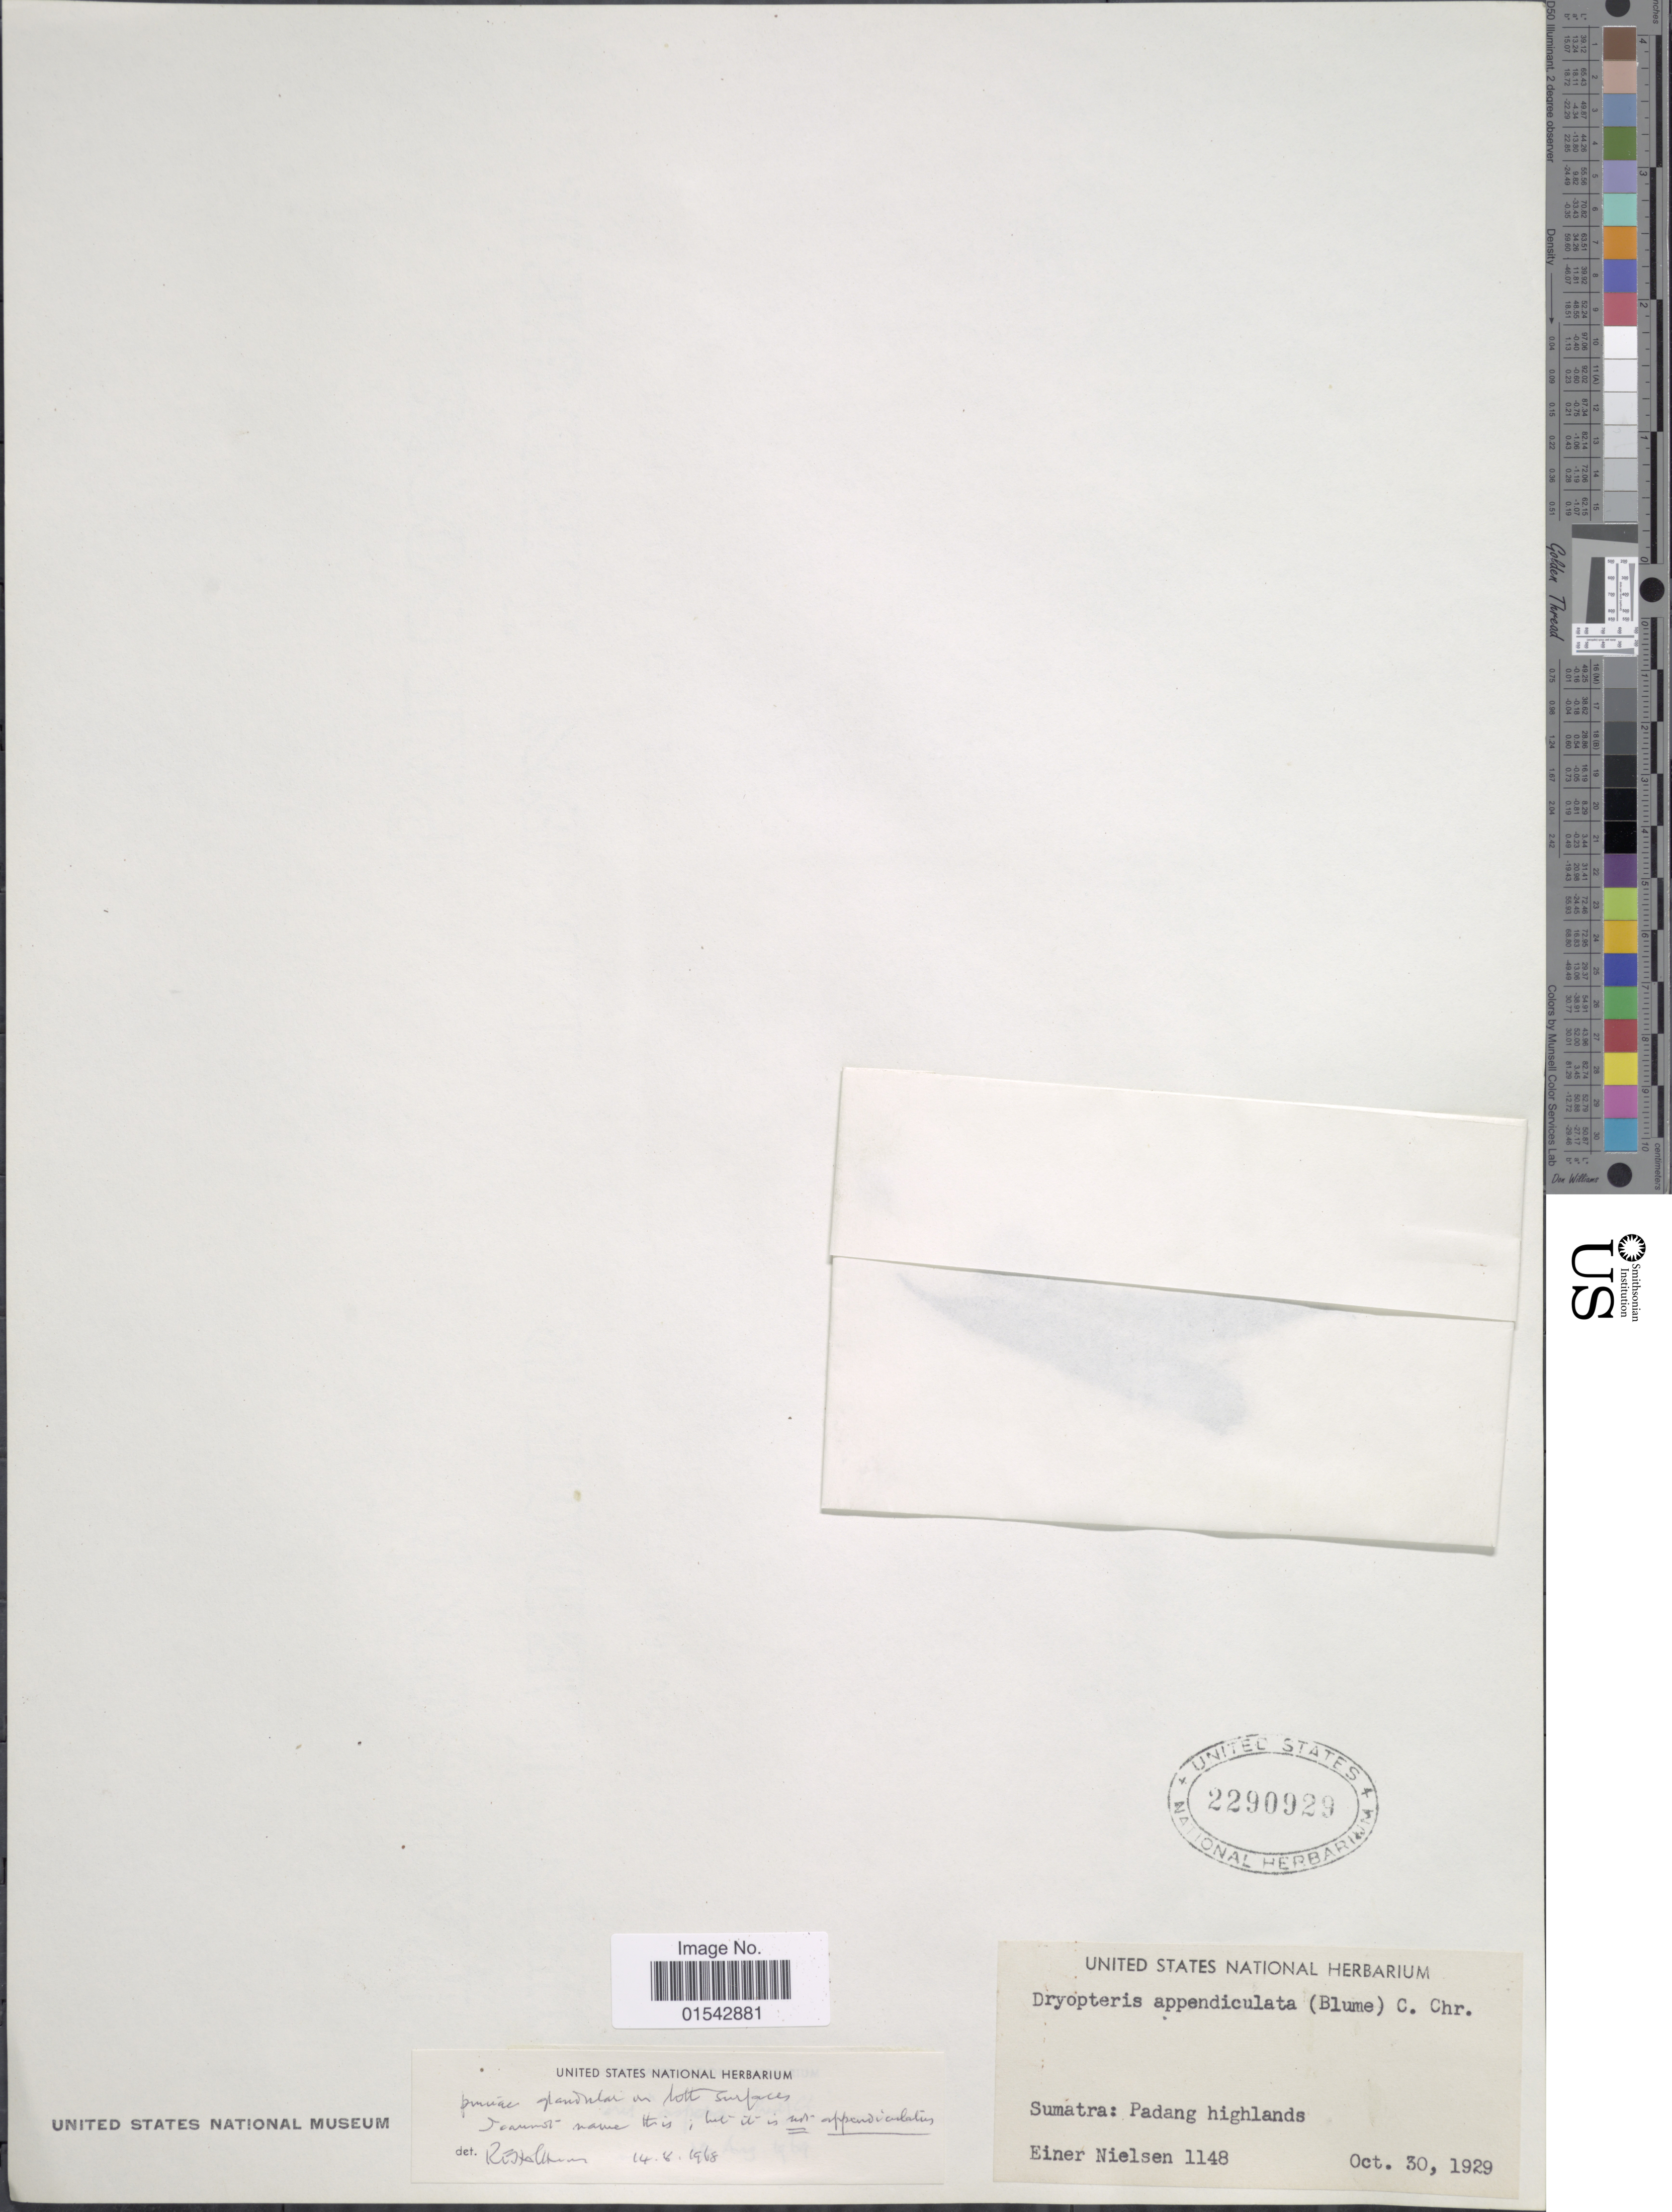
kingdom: Plantae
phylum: Tracheophyta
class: Polypodiopsida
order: Polypodiales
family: Thelypteridaceae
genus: Cyclosorus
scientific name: Cyclosorus sp.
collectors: E. Nielsen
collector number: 1148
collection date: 1929-10-30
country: Indonesia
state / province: Sumatra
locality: Sumatra: Padang highlands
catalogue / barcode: US 2290929